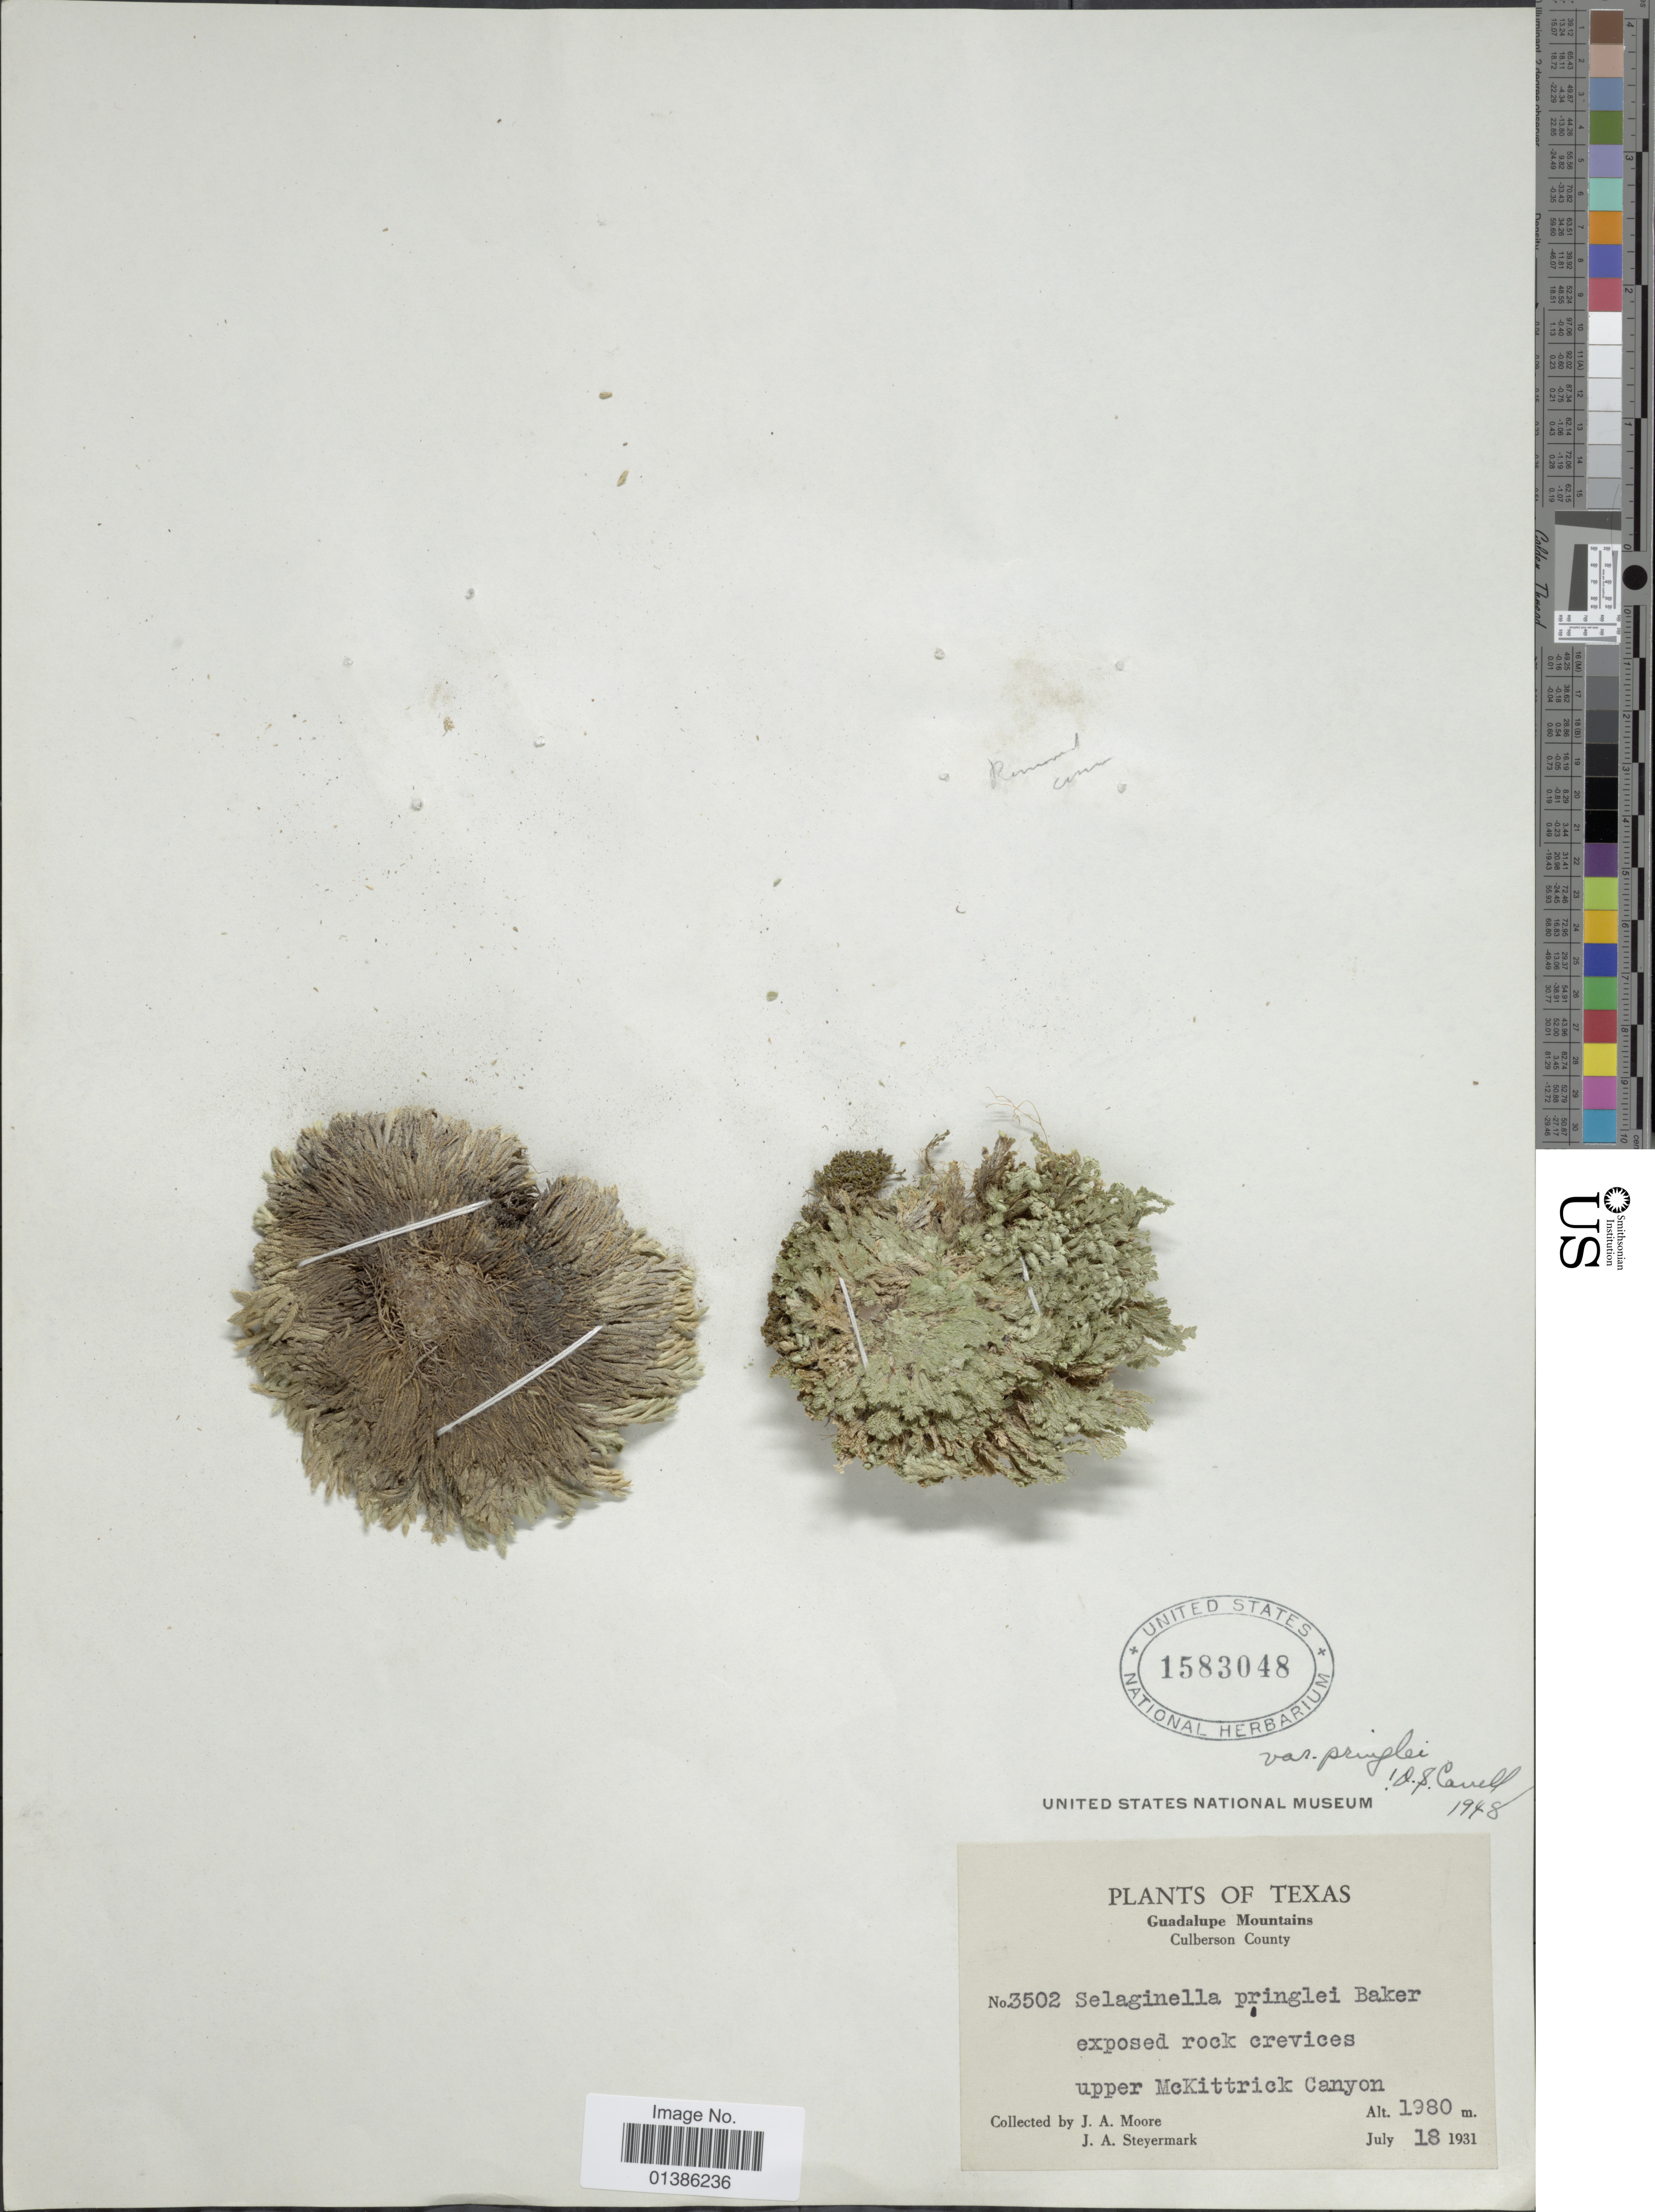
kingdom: Plantae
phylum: Tracheophyta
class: Lycopodiopsida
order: Selaginellales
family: Selaginellaceae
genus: Selaginella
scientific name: Selaginella pilifera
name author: A. Braun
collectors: J. A. Moore & J. Steyermark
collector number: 3502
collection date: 1931-07-18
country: United States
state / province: Texas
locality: Guadalupe Mountains. Culberson County. Upper McKittrick Canyon.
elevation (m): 1980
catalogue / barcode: US 1583048